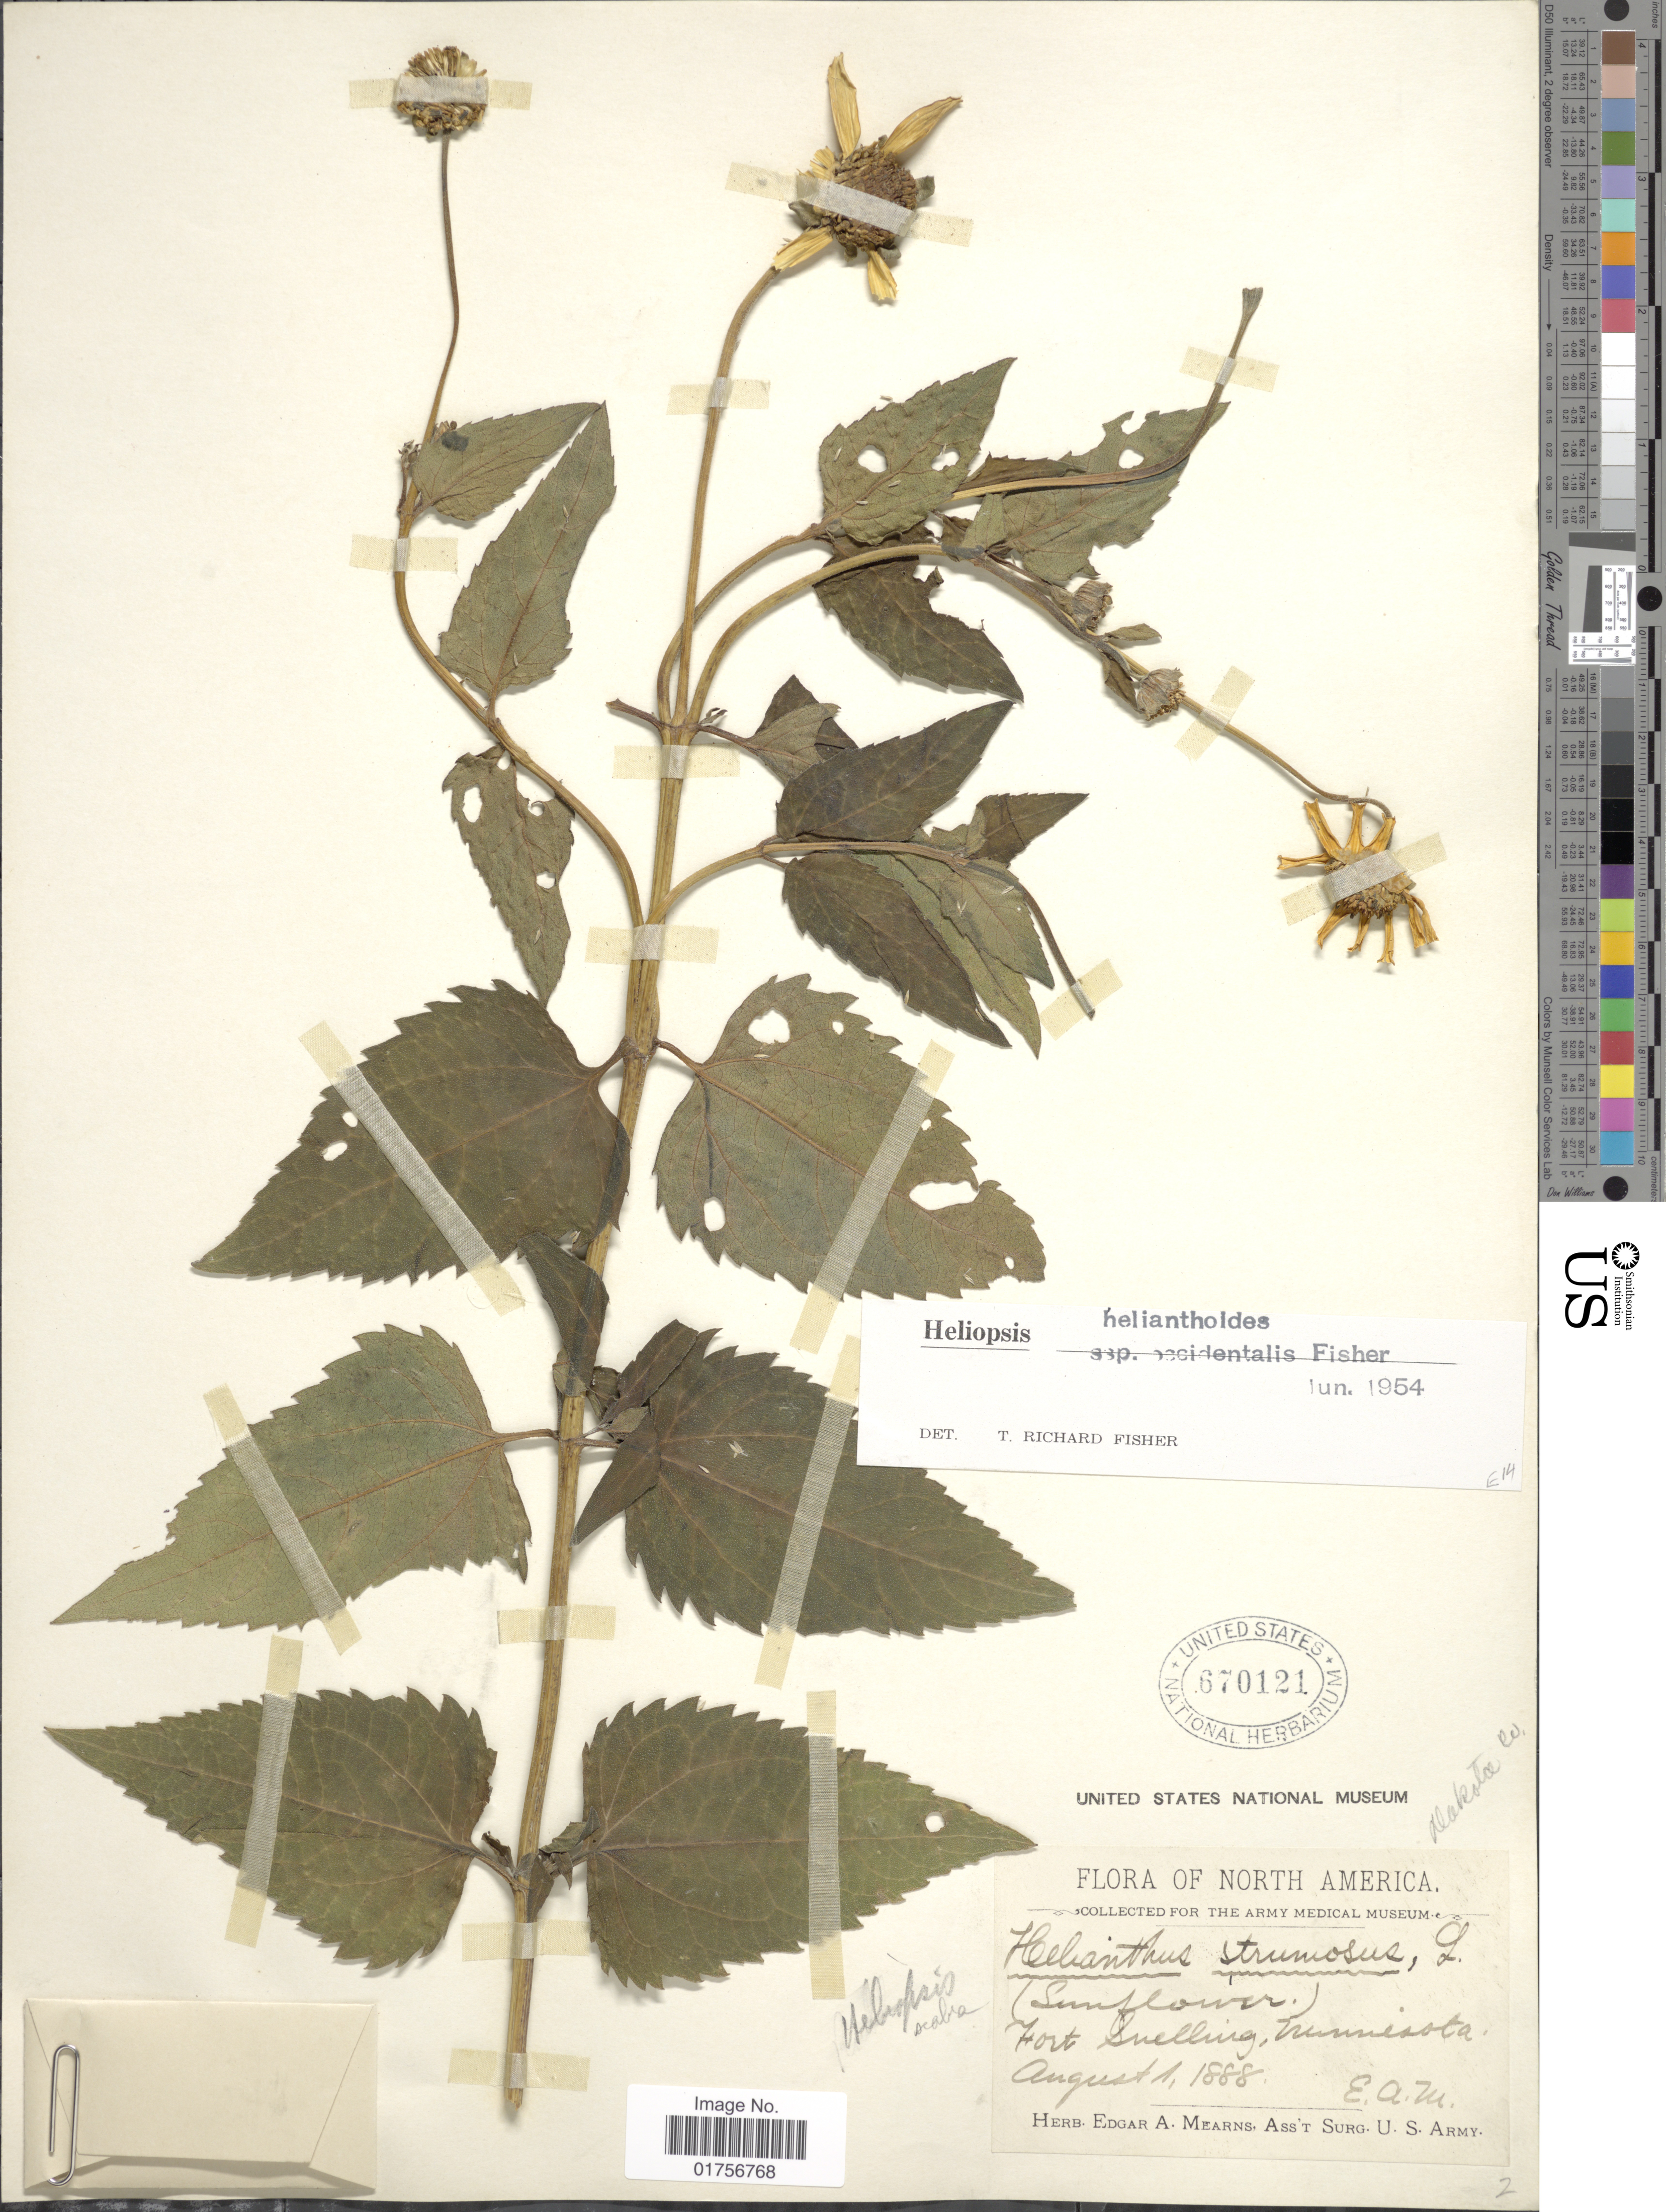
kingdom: Plantae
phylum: Tracheophyta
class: Magnoliopsida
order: Asterales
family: Asteraceae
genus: Heliopsis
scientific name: Heliopsis helianthoides subsp. occidentalis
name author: T.R. Fisher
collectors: E. A. Mearns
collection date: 1888-08-01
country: United States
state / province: Minnesota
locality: Fort Snelling, Minnesota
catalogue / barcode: US 670121